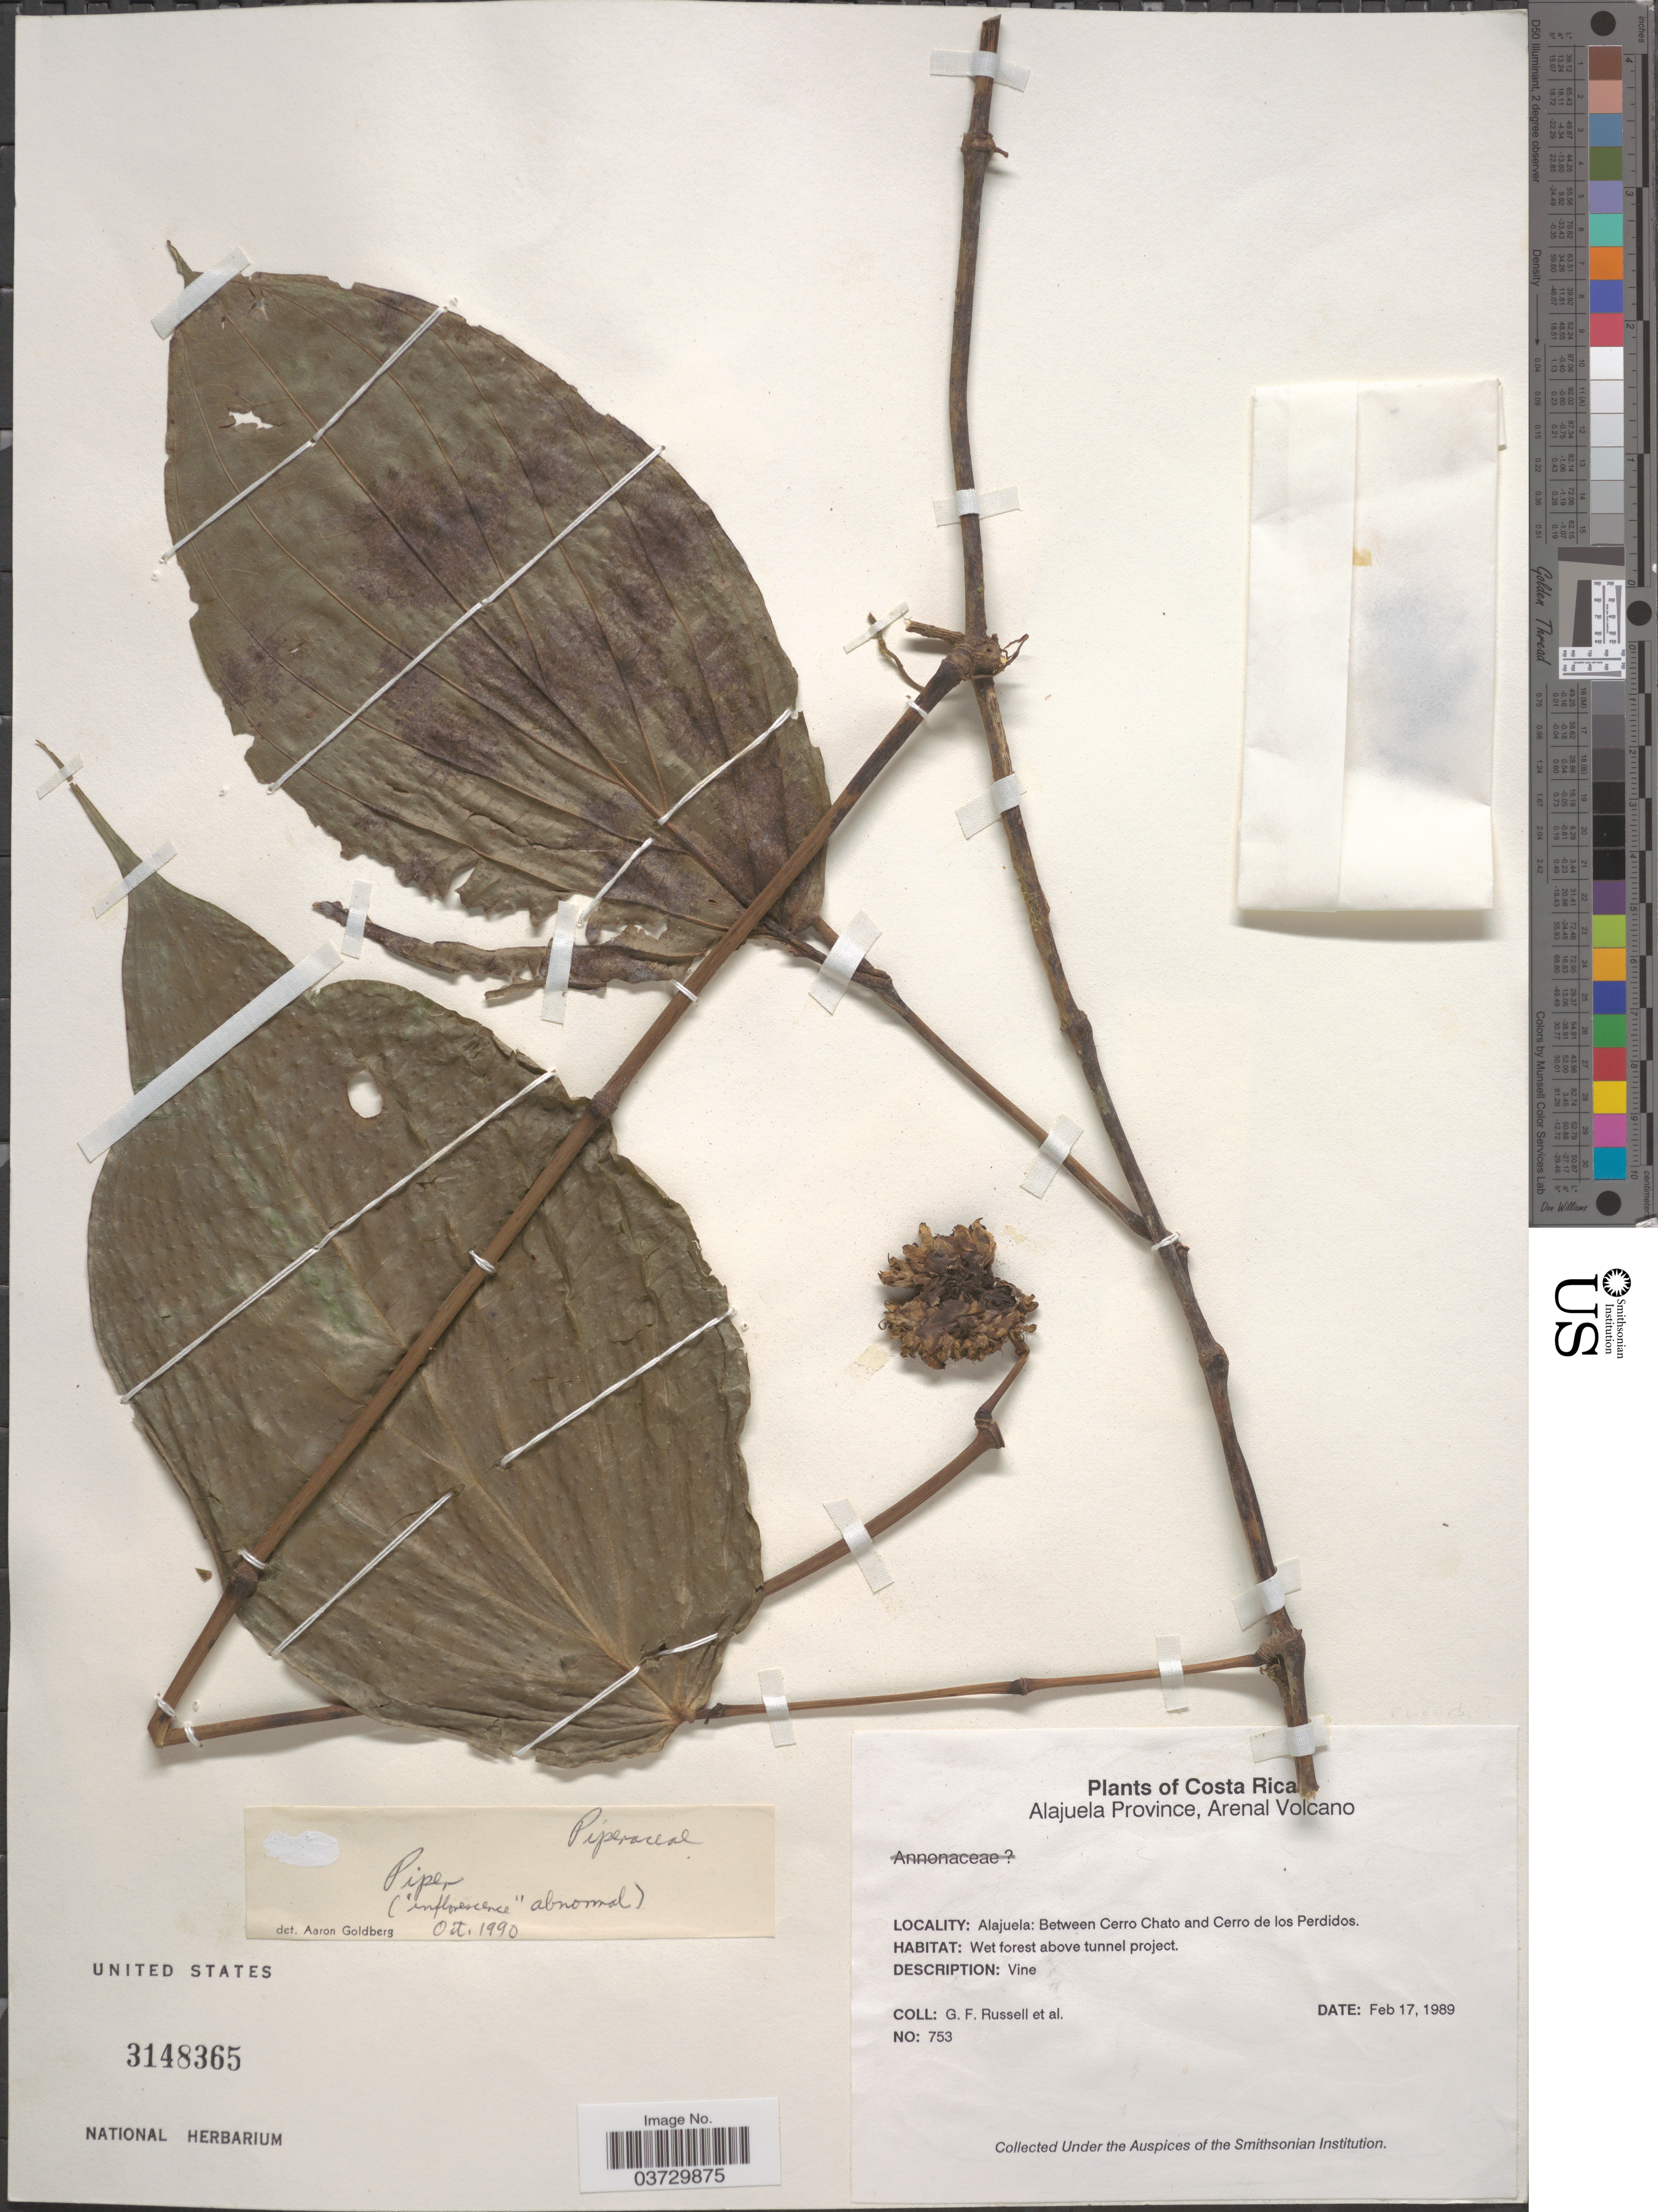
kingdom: Plantae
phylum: Tracheophyta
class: Magnoliopsida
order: Piperales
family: Piperaceae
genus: Piper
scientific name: Piper sp.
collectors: G. Russell & et al.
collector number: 753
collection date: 1989-02-17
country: Costa Rica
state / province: Alajuela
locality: Arenal Volcano. Between Cerro Chato and Cerro de los Perdidos.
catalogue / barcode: US 3148365